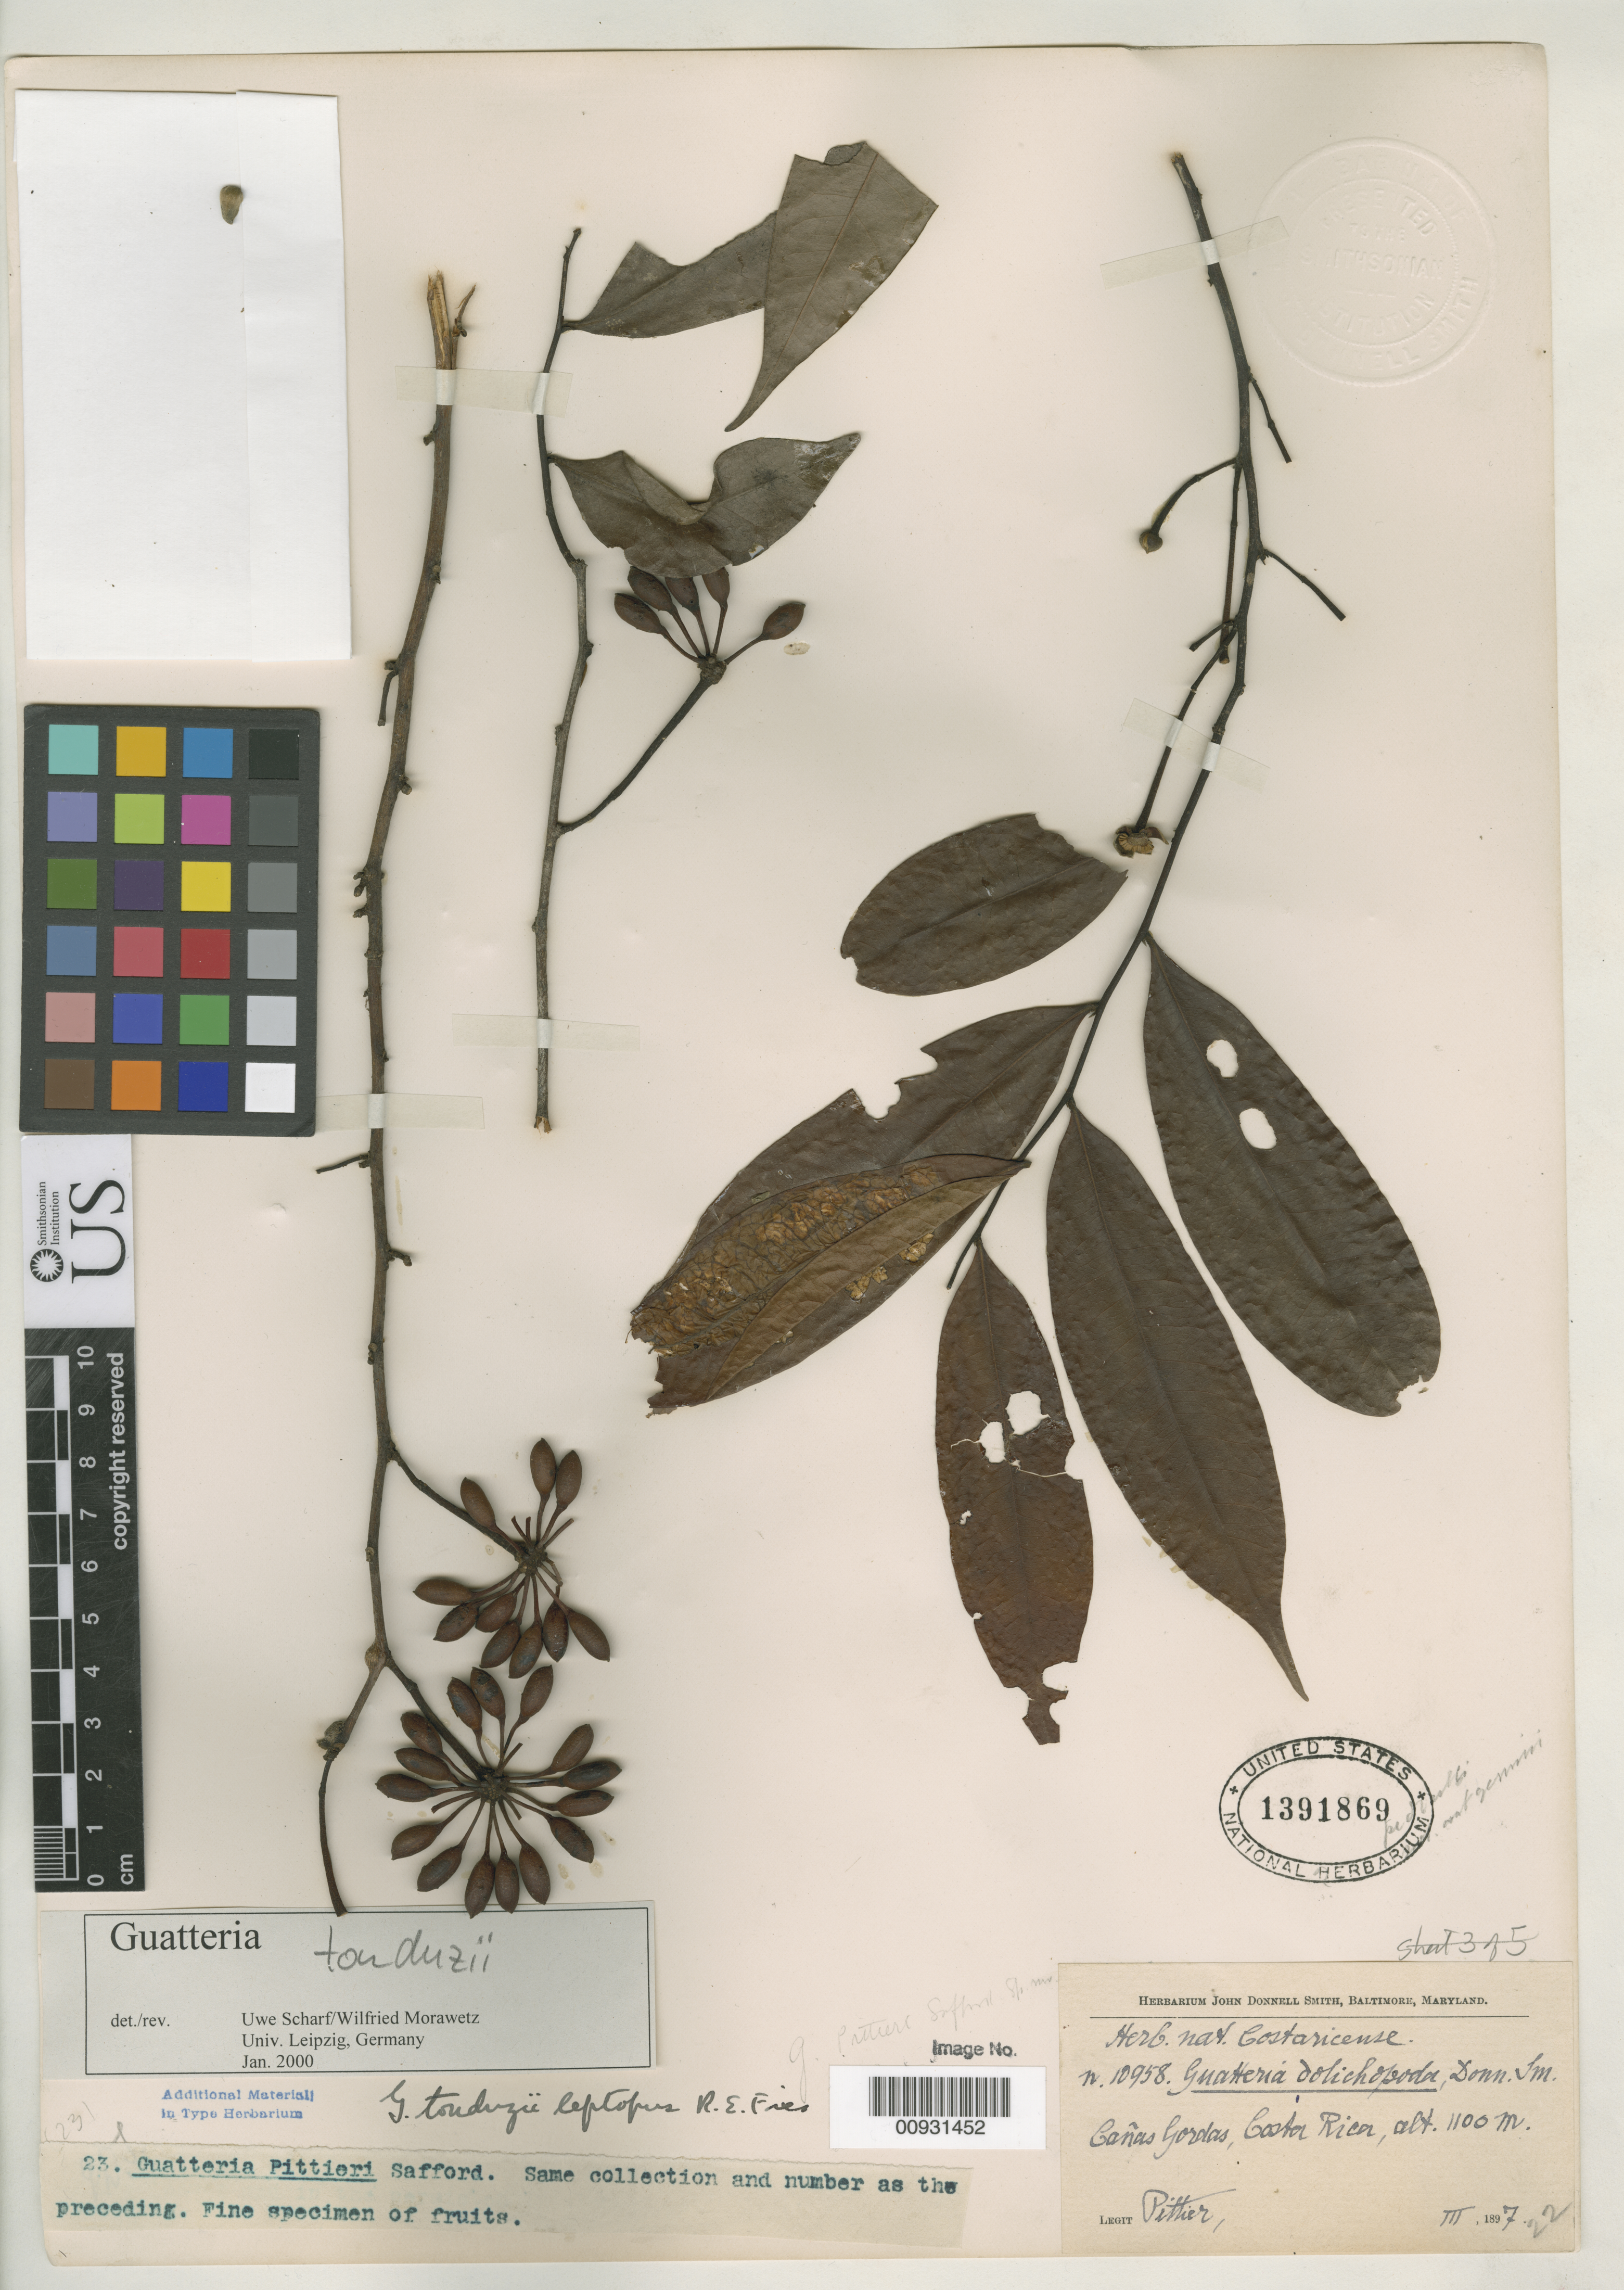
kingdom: Plantae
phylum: Tracheophyta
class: Magnoliopsida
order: Magnoliales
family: Annonaceae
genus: Guatteria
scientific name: Guatteria tonduzii var. leptopus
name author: R.E. Fr.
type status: Isotype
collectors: H. F. Pittier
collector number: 10958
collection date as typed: Mar 1897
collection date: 1897-03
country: Costa Rica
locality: Cañas Gordas.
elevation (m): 1100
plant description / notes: Specimen ex Herbarium John Donnell Smith.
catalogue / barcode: US 1391869